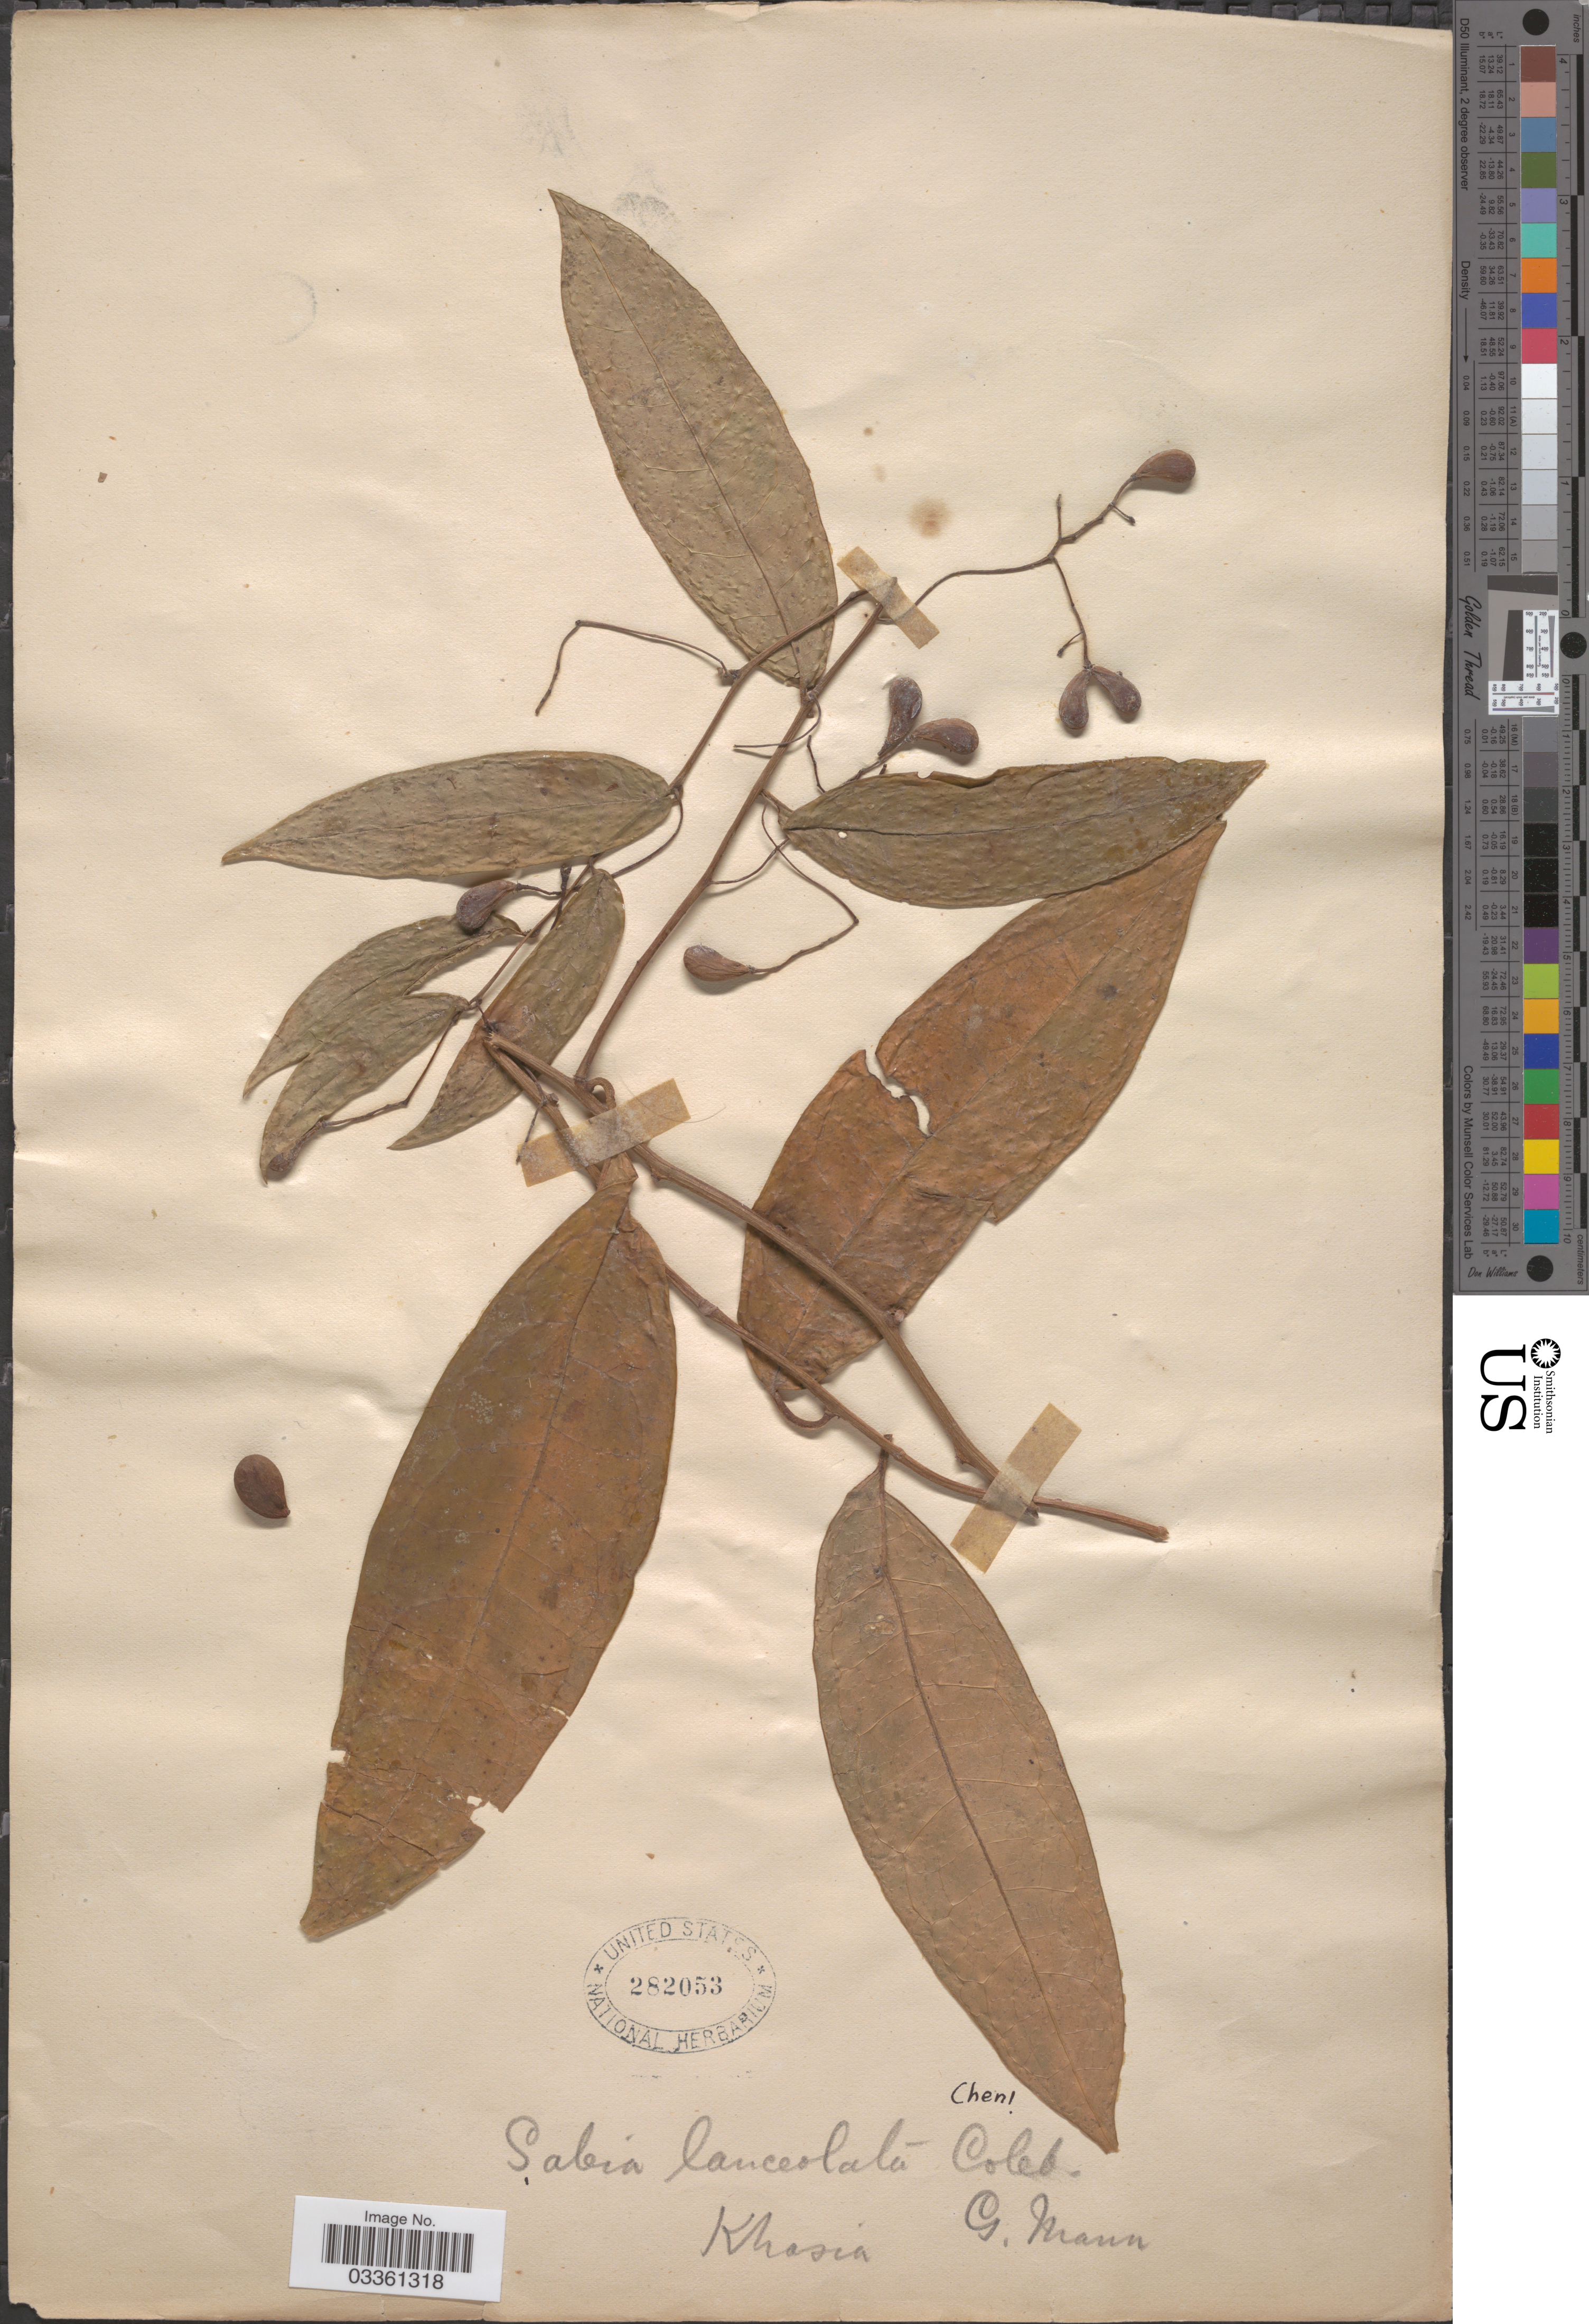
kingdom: Plantae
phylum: Tracheophyta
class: Magnoliopsida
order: Proteales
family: Sabiaceae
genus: Sabia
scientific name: Sabia lanceolata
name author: Colebr.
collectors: G. Mann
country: India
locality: Khasia.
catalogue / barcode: US 282053